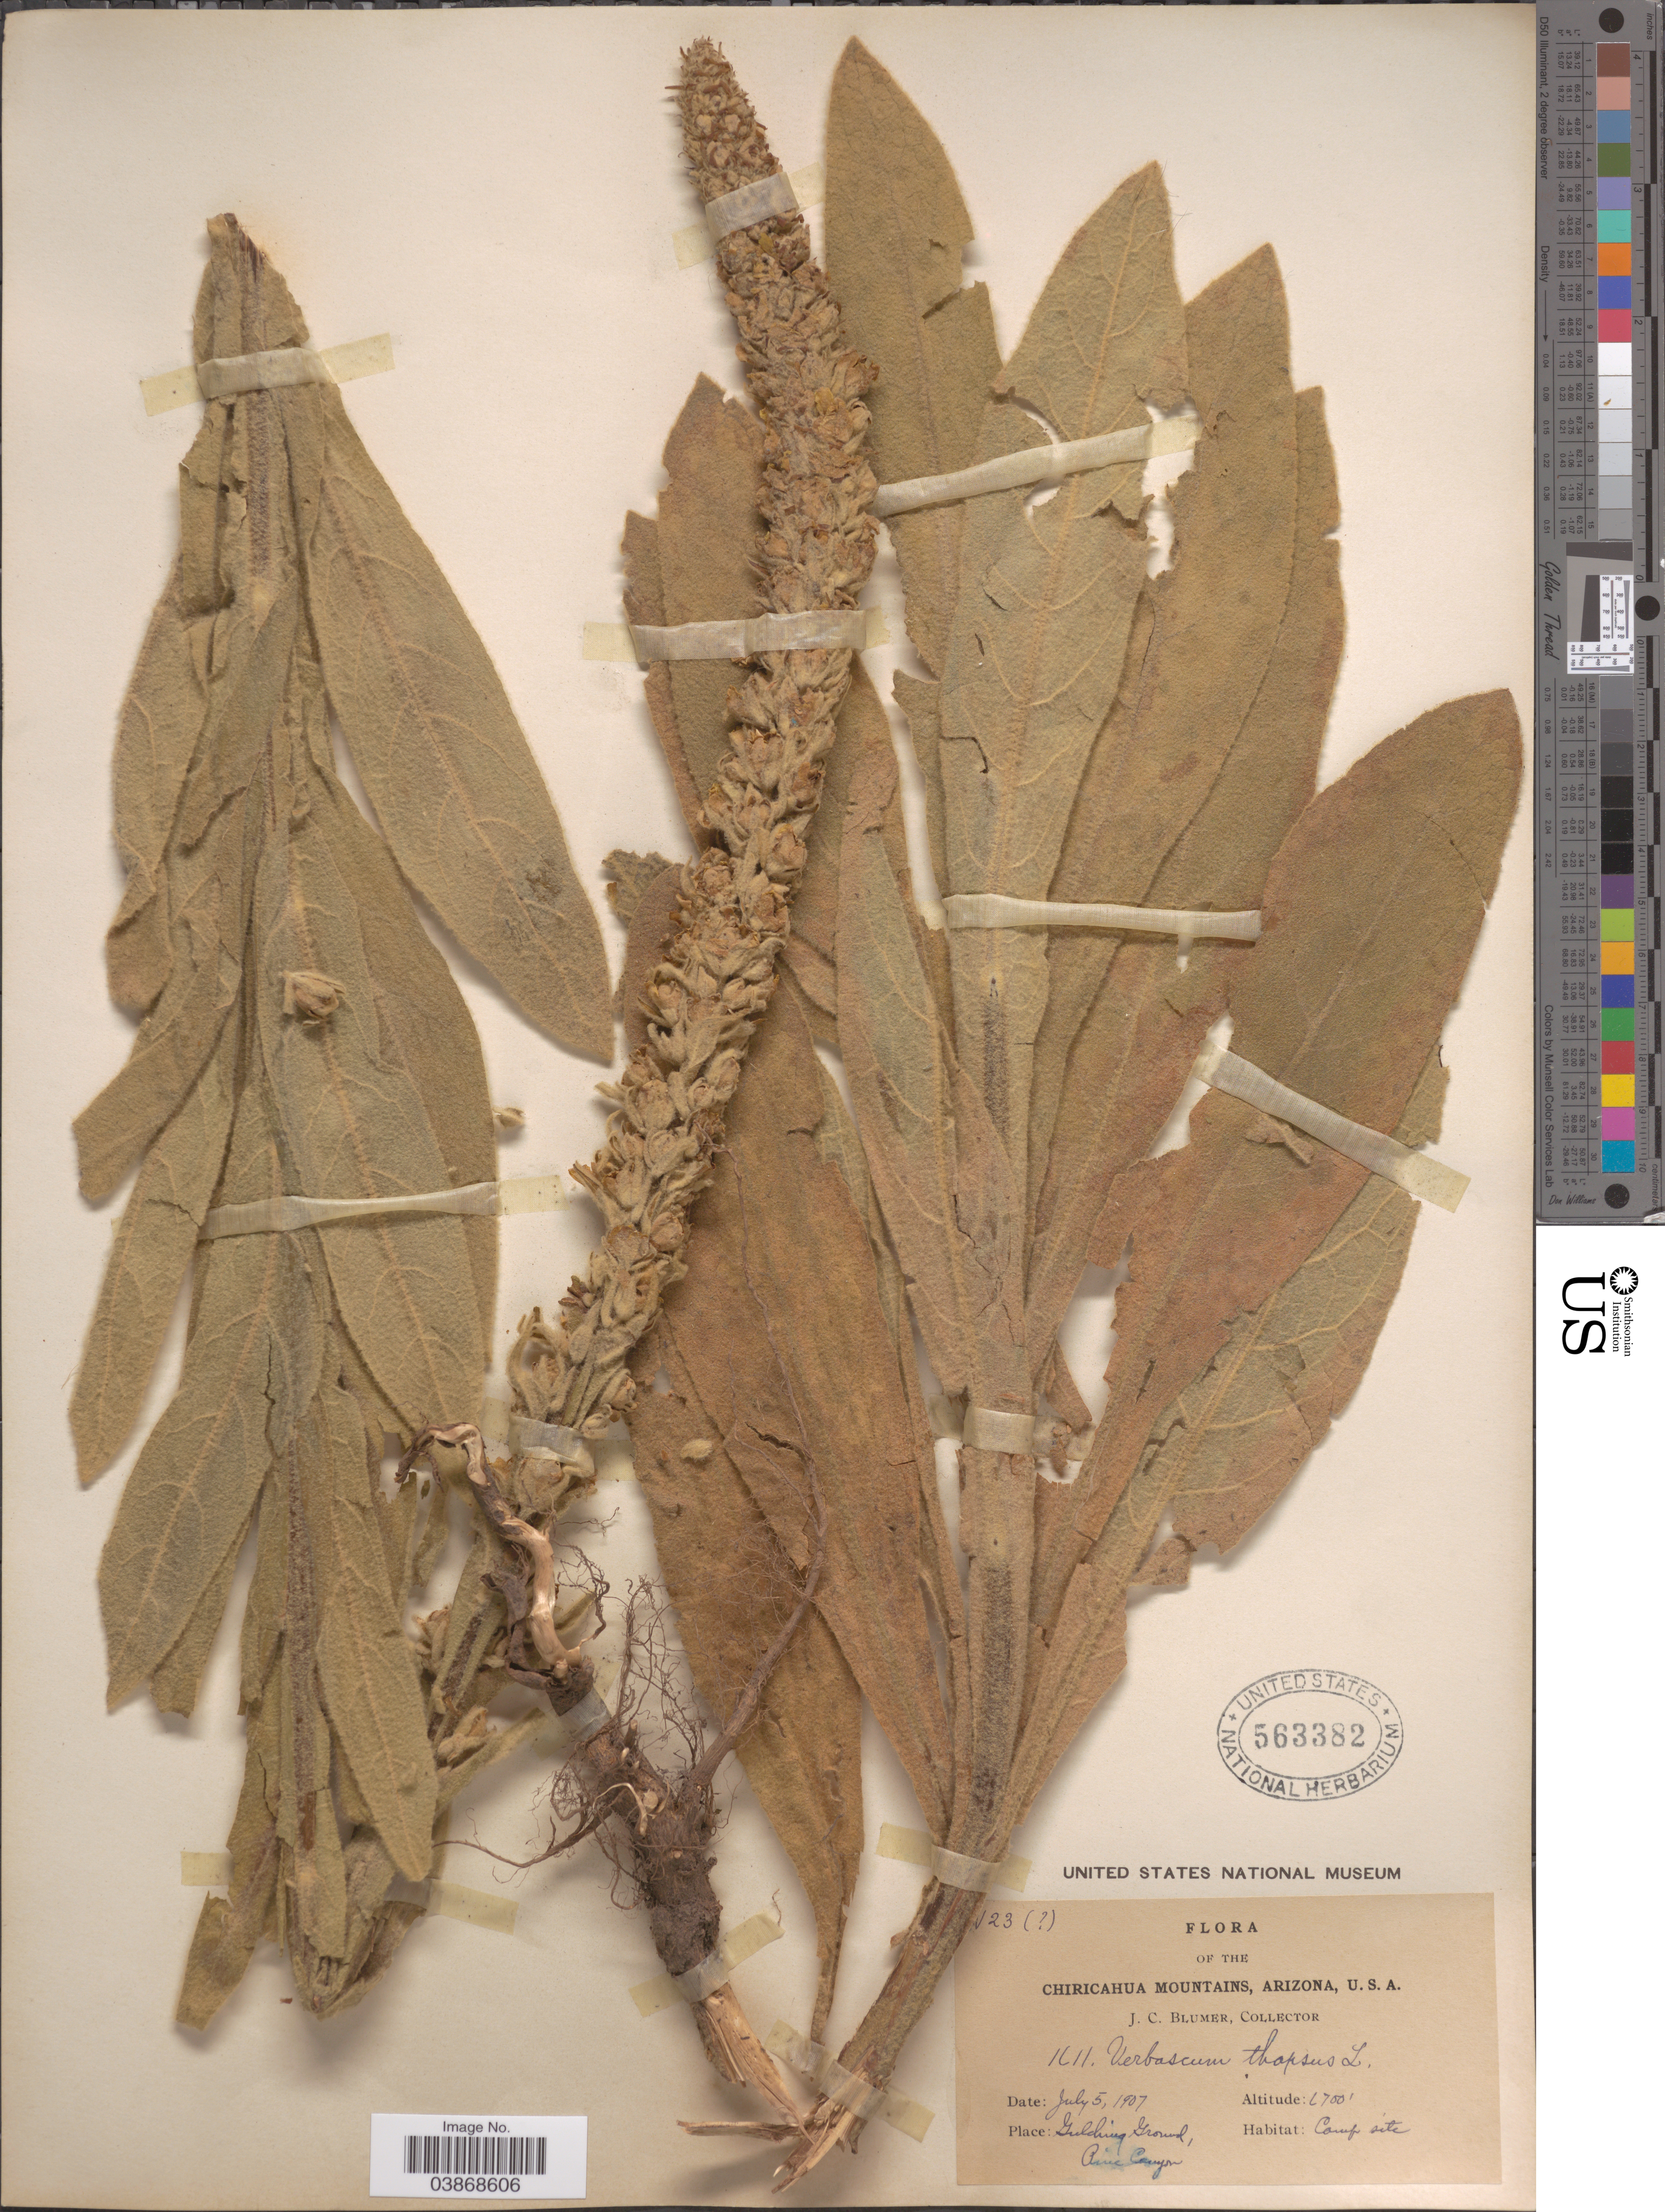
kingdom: Plantae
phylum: Tracheophyta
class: Magnoliopsida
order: Lamiales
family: Scrophulariaceae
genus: Verbascum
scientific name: Verbascum thapsus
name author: L.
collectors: J. C. Blumer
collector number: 1611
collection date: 1907-07-05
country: United States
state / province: Arizona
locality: Chiricahua Mountains. Gulching Ground, Pine Canyon.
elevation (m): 2042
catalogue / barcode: US 563382